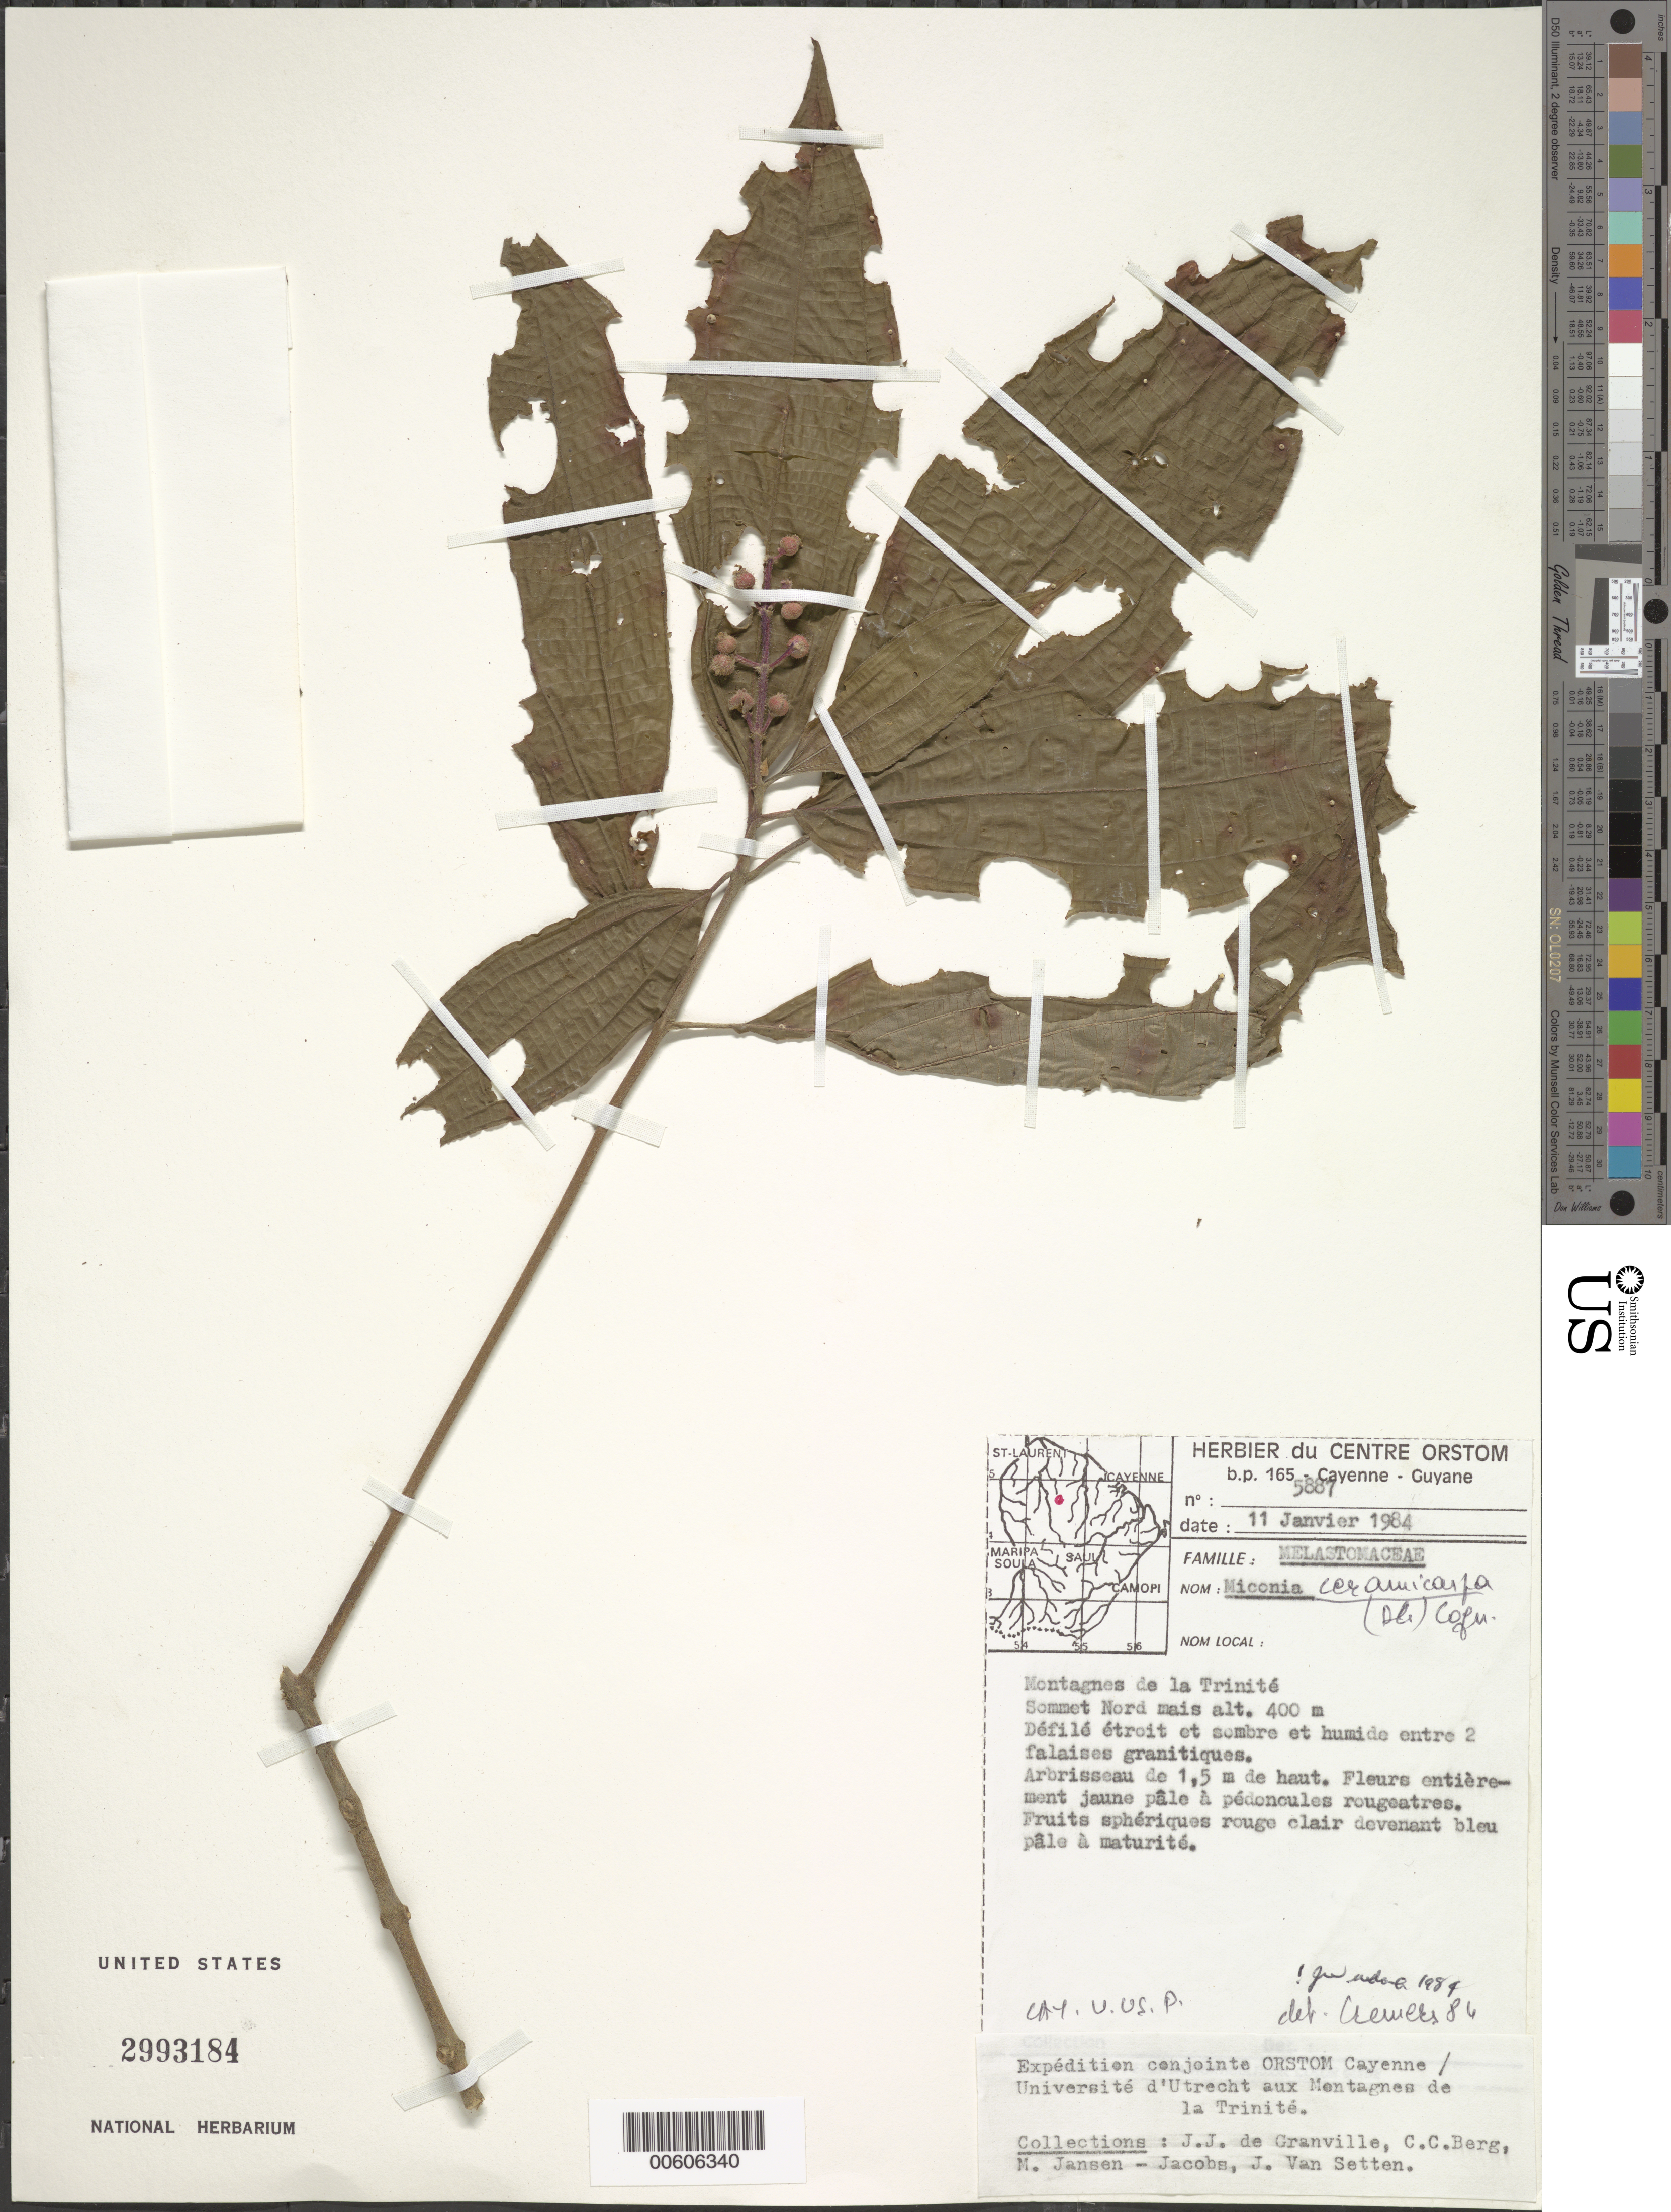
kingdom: Plantae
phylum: Tracheophyta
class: Magnoliopsida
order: Myrtales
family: Melastomataceae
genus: Miconia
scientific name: Miconia ceramicarpa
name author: (DC.) Cogn.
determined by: Wurdack, John J., (US), US (UNITED STATES)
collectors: J.-J. de Granville, C. C. Berg, M. J. Jansen-Jacobs & J. van Setten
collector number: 5887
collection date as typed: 11-Jan-84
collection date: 1984-01-11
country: French Guiana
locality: Montagnes de la Trinité, sommet Nord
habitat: Defile etroit et sombre et humide entre 2 falaises granitiques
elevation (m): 400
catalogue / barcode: US 2993184